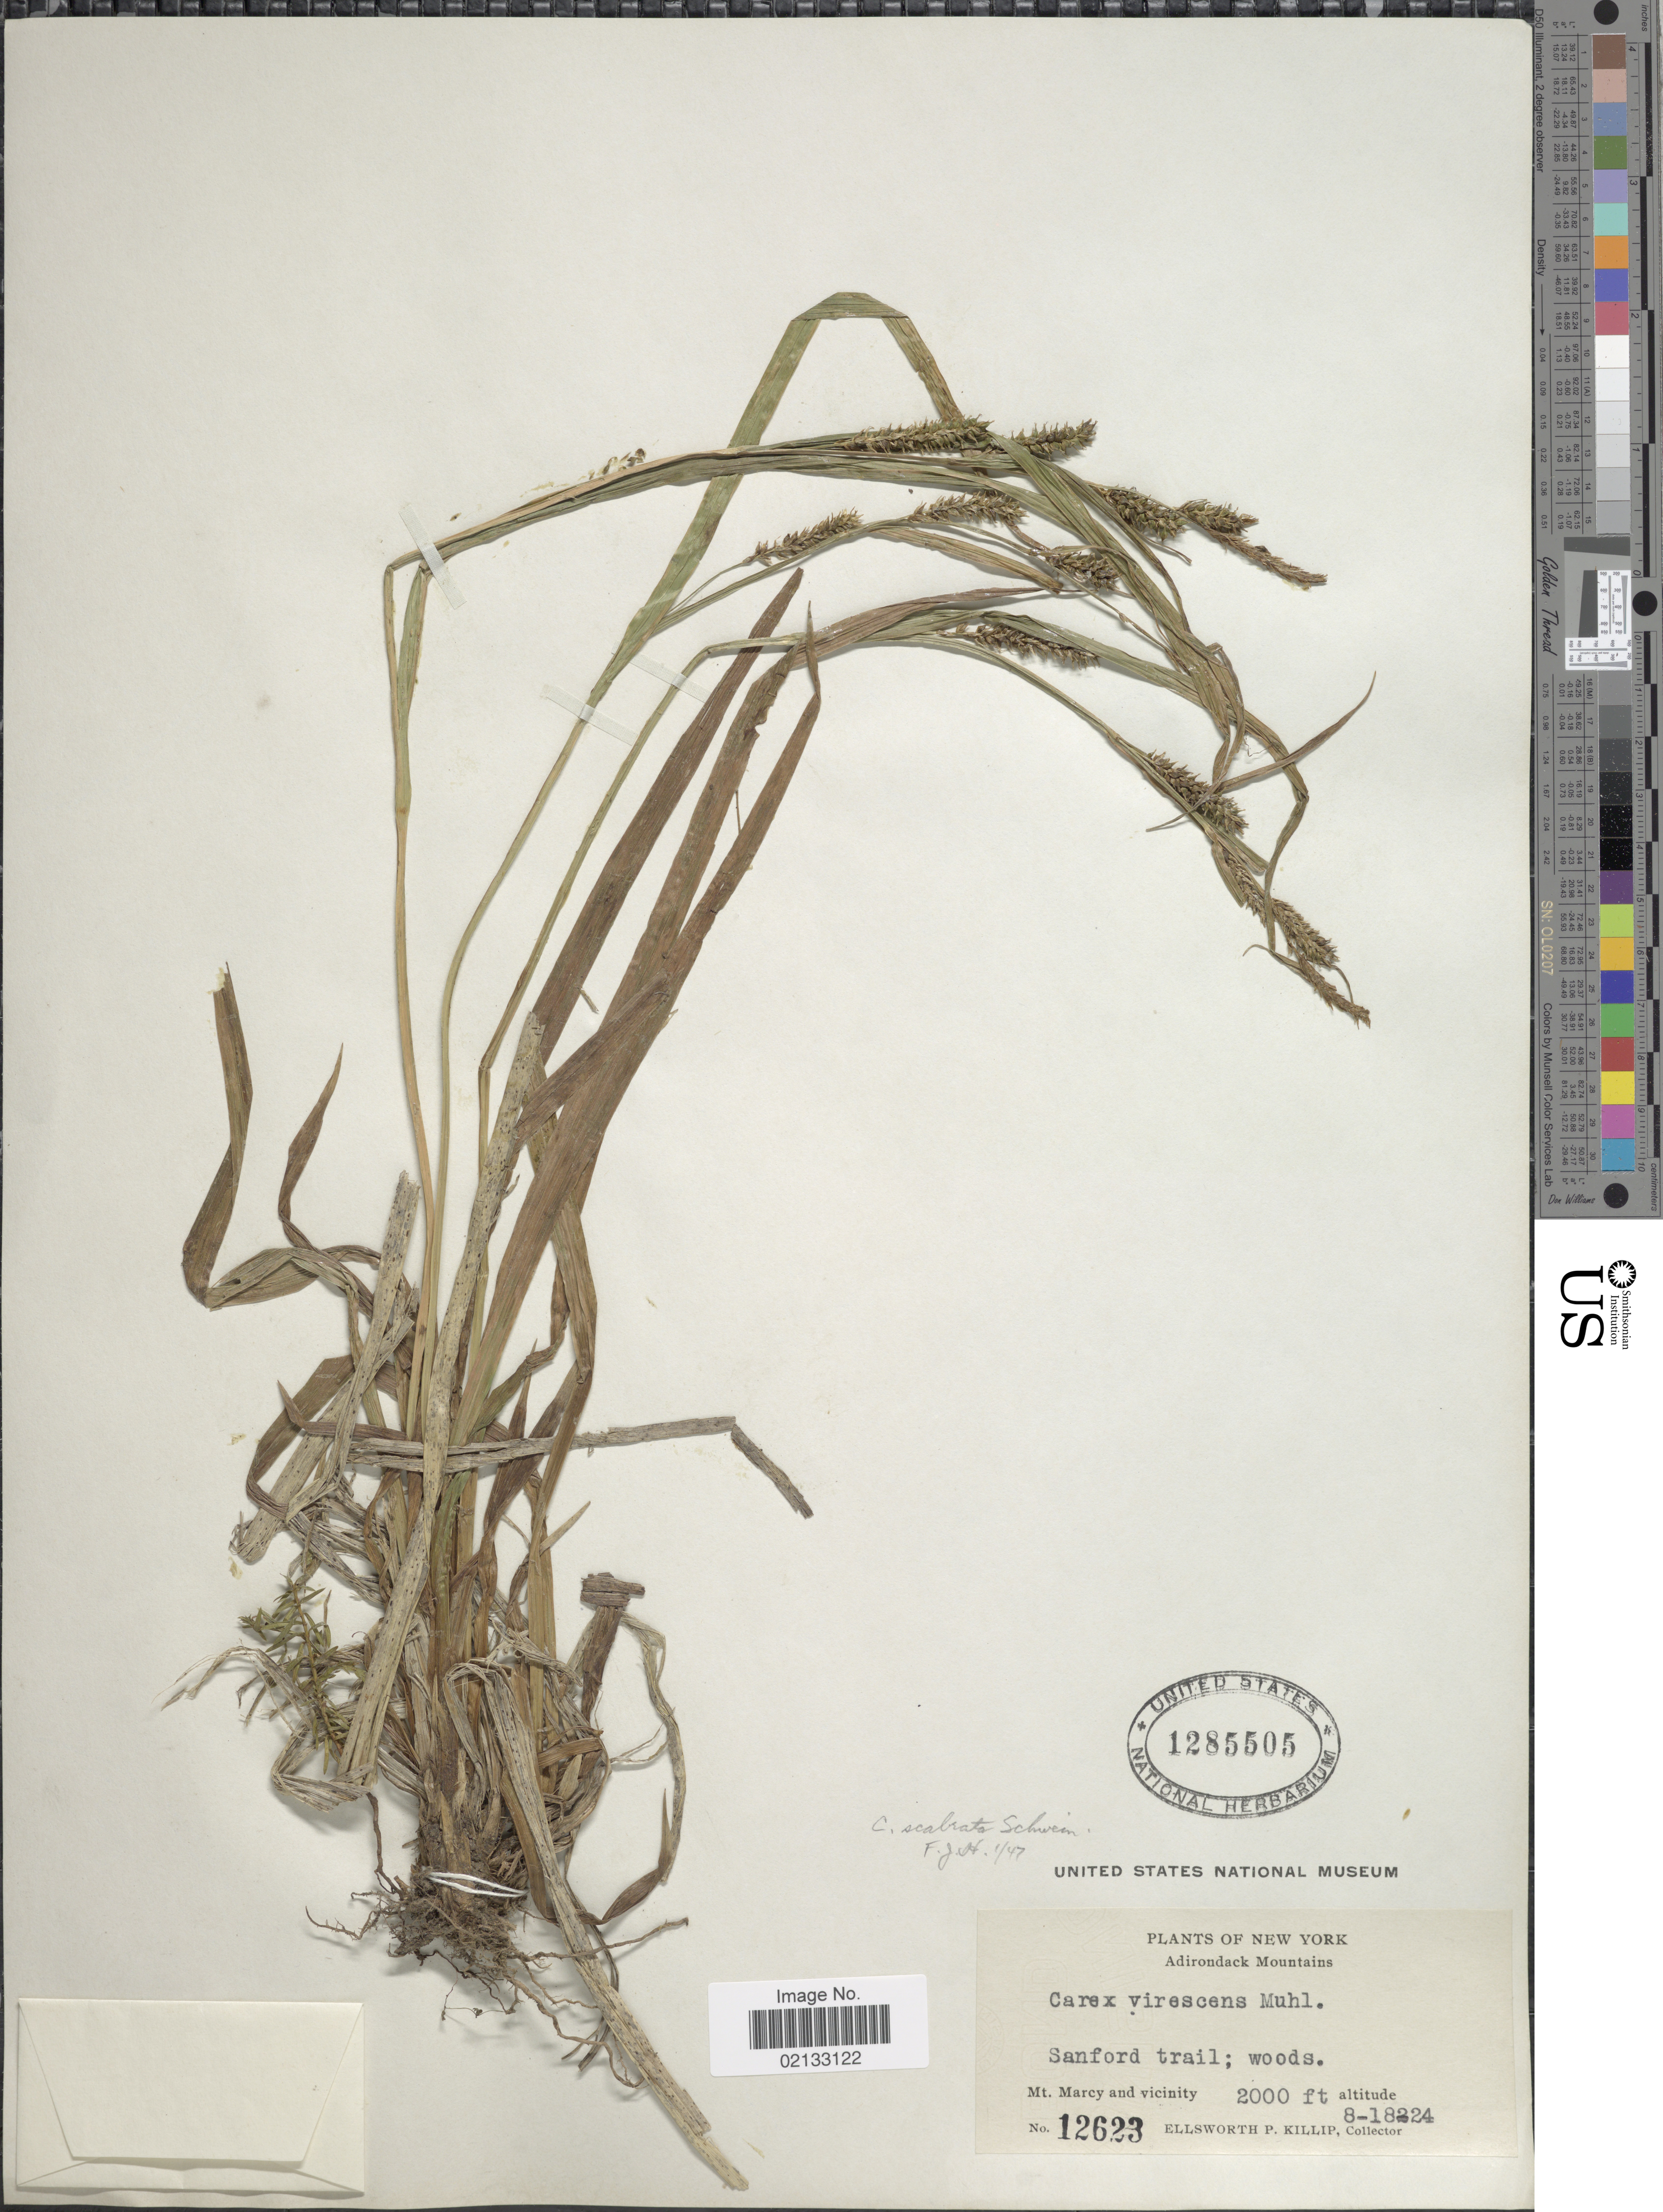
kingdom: Plantae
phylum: Tracheophyta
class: Liliopsida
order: Poales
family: Cyperaceae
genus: Carex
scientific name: Carex scabrata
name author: Schwein.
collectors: E. P. Killip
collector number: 12623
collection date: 1824-08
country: United States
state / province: New York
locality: Adirondack Mountains. Sanford trail; woods. Mt. Marcy and vicinity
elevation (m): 610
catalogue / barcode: US 1285505